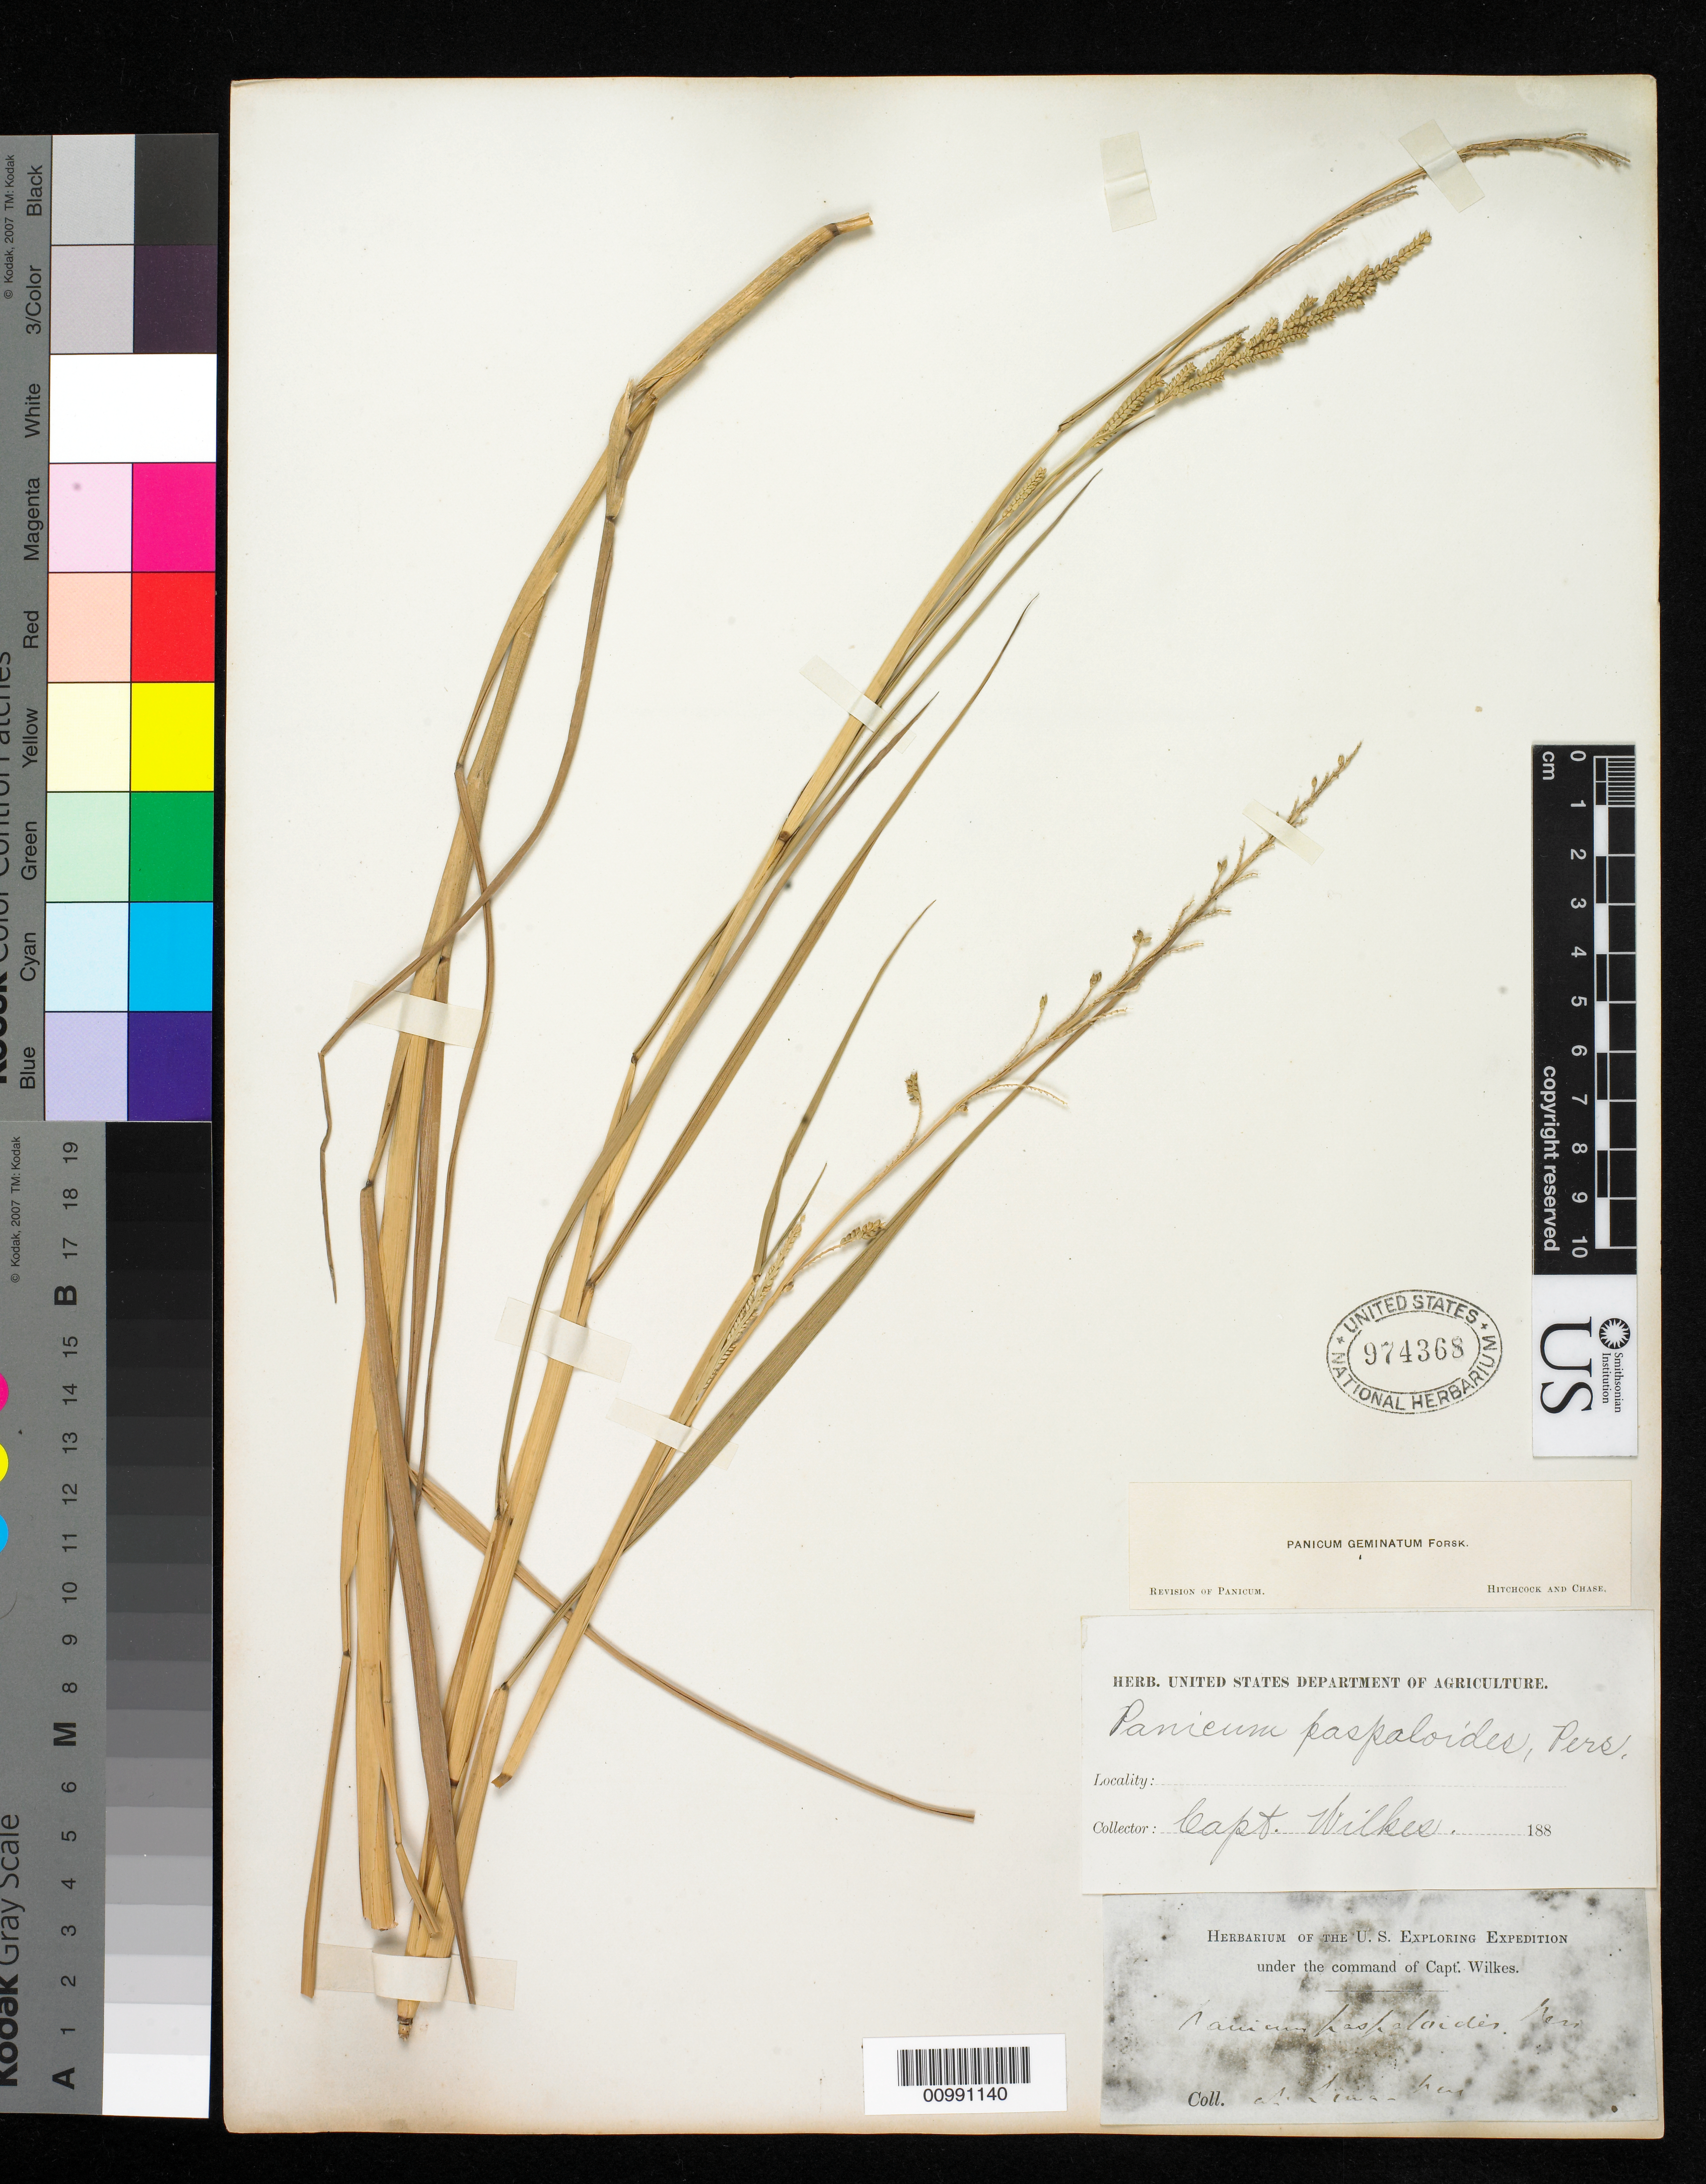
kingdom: Plantae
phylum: Tracheophyta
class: Liliopsida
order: Poales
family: Poaceae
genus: Setaria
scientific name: Setaria geminata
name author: (Forssk.) Veldkamp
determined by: Poaceae Reorganization Project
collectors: Wilkes Explor. Exped.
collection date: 1838/1842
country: Peru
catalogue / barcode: US 974368